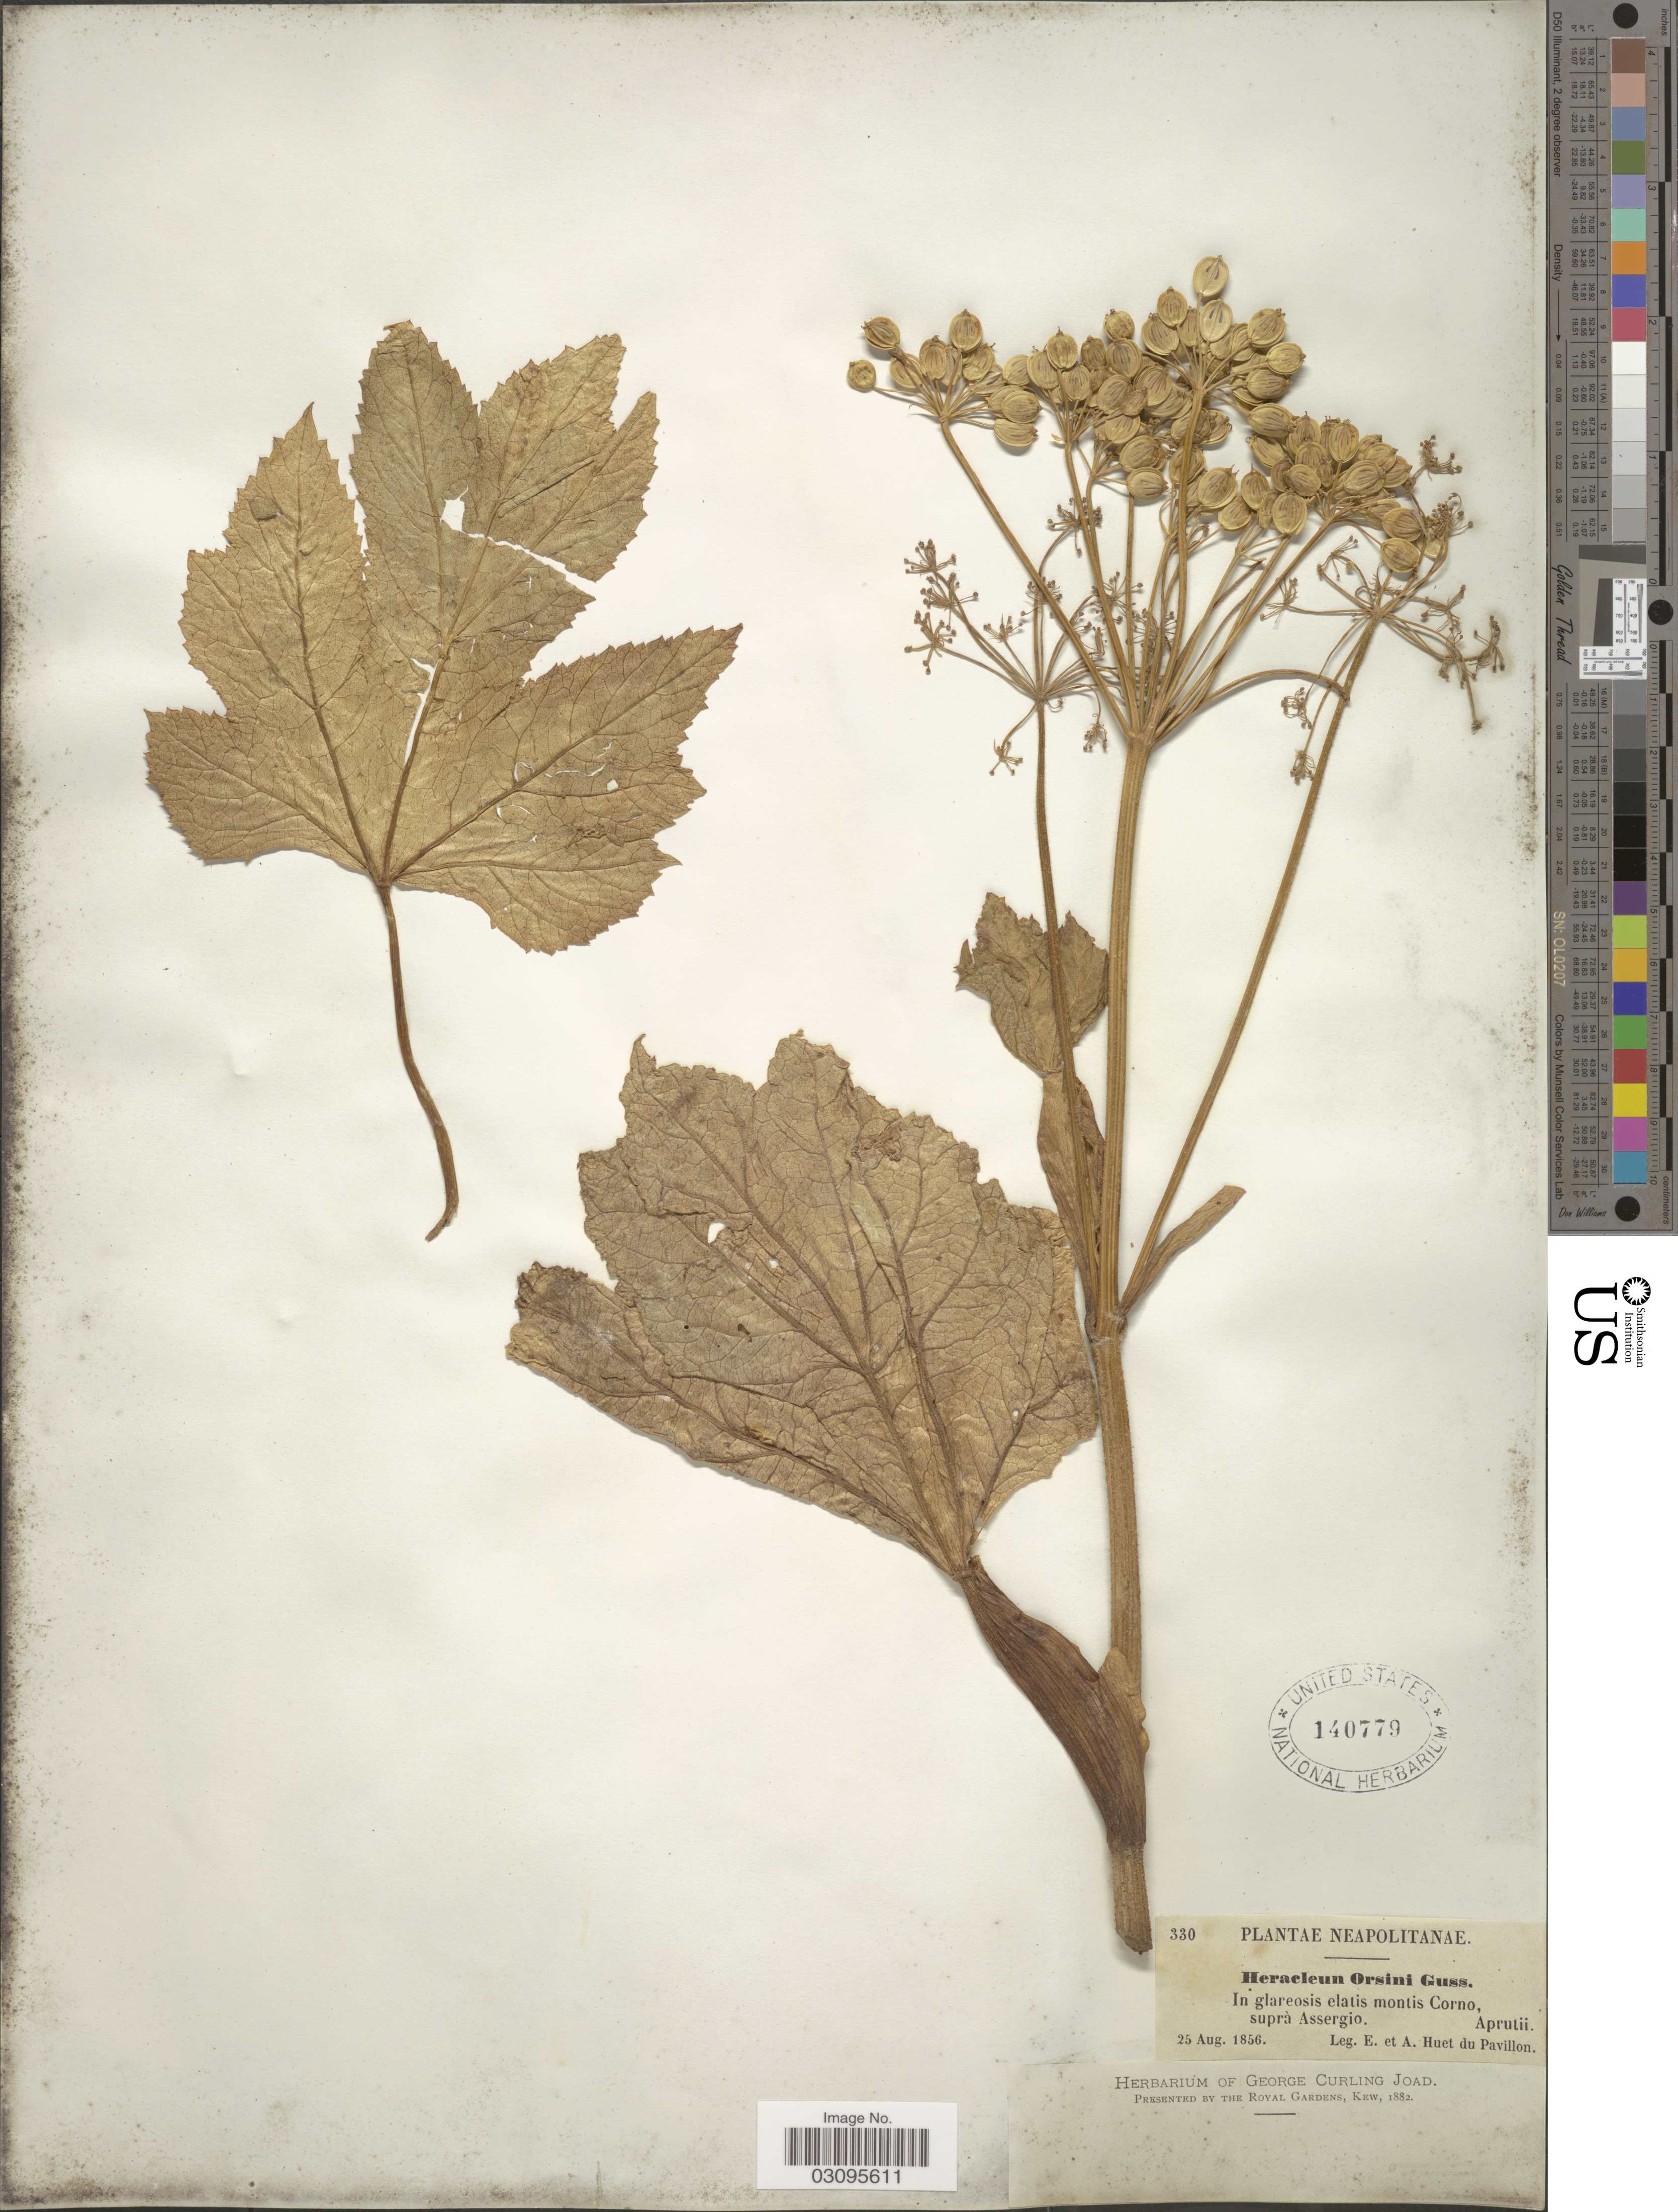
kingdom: Plantae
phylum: Tracheophyta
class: Magnoliopsida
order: Apiales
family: Apiaceae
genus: Heracleum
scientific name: Heracleum orsinii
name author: Gussone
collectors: E. Huet du Pavillon & A. Huet du Pavillon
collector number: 330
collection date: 1856-08-25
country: Italy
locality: Neapolitanae, In glareosis elatis montis Corno, suprà Assergio.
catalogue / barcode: US 140779